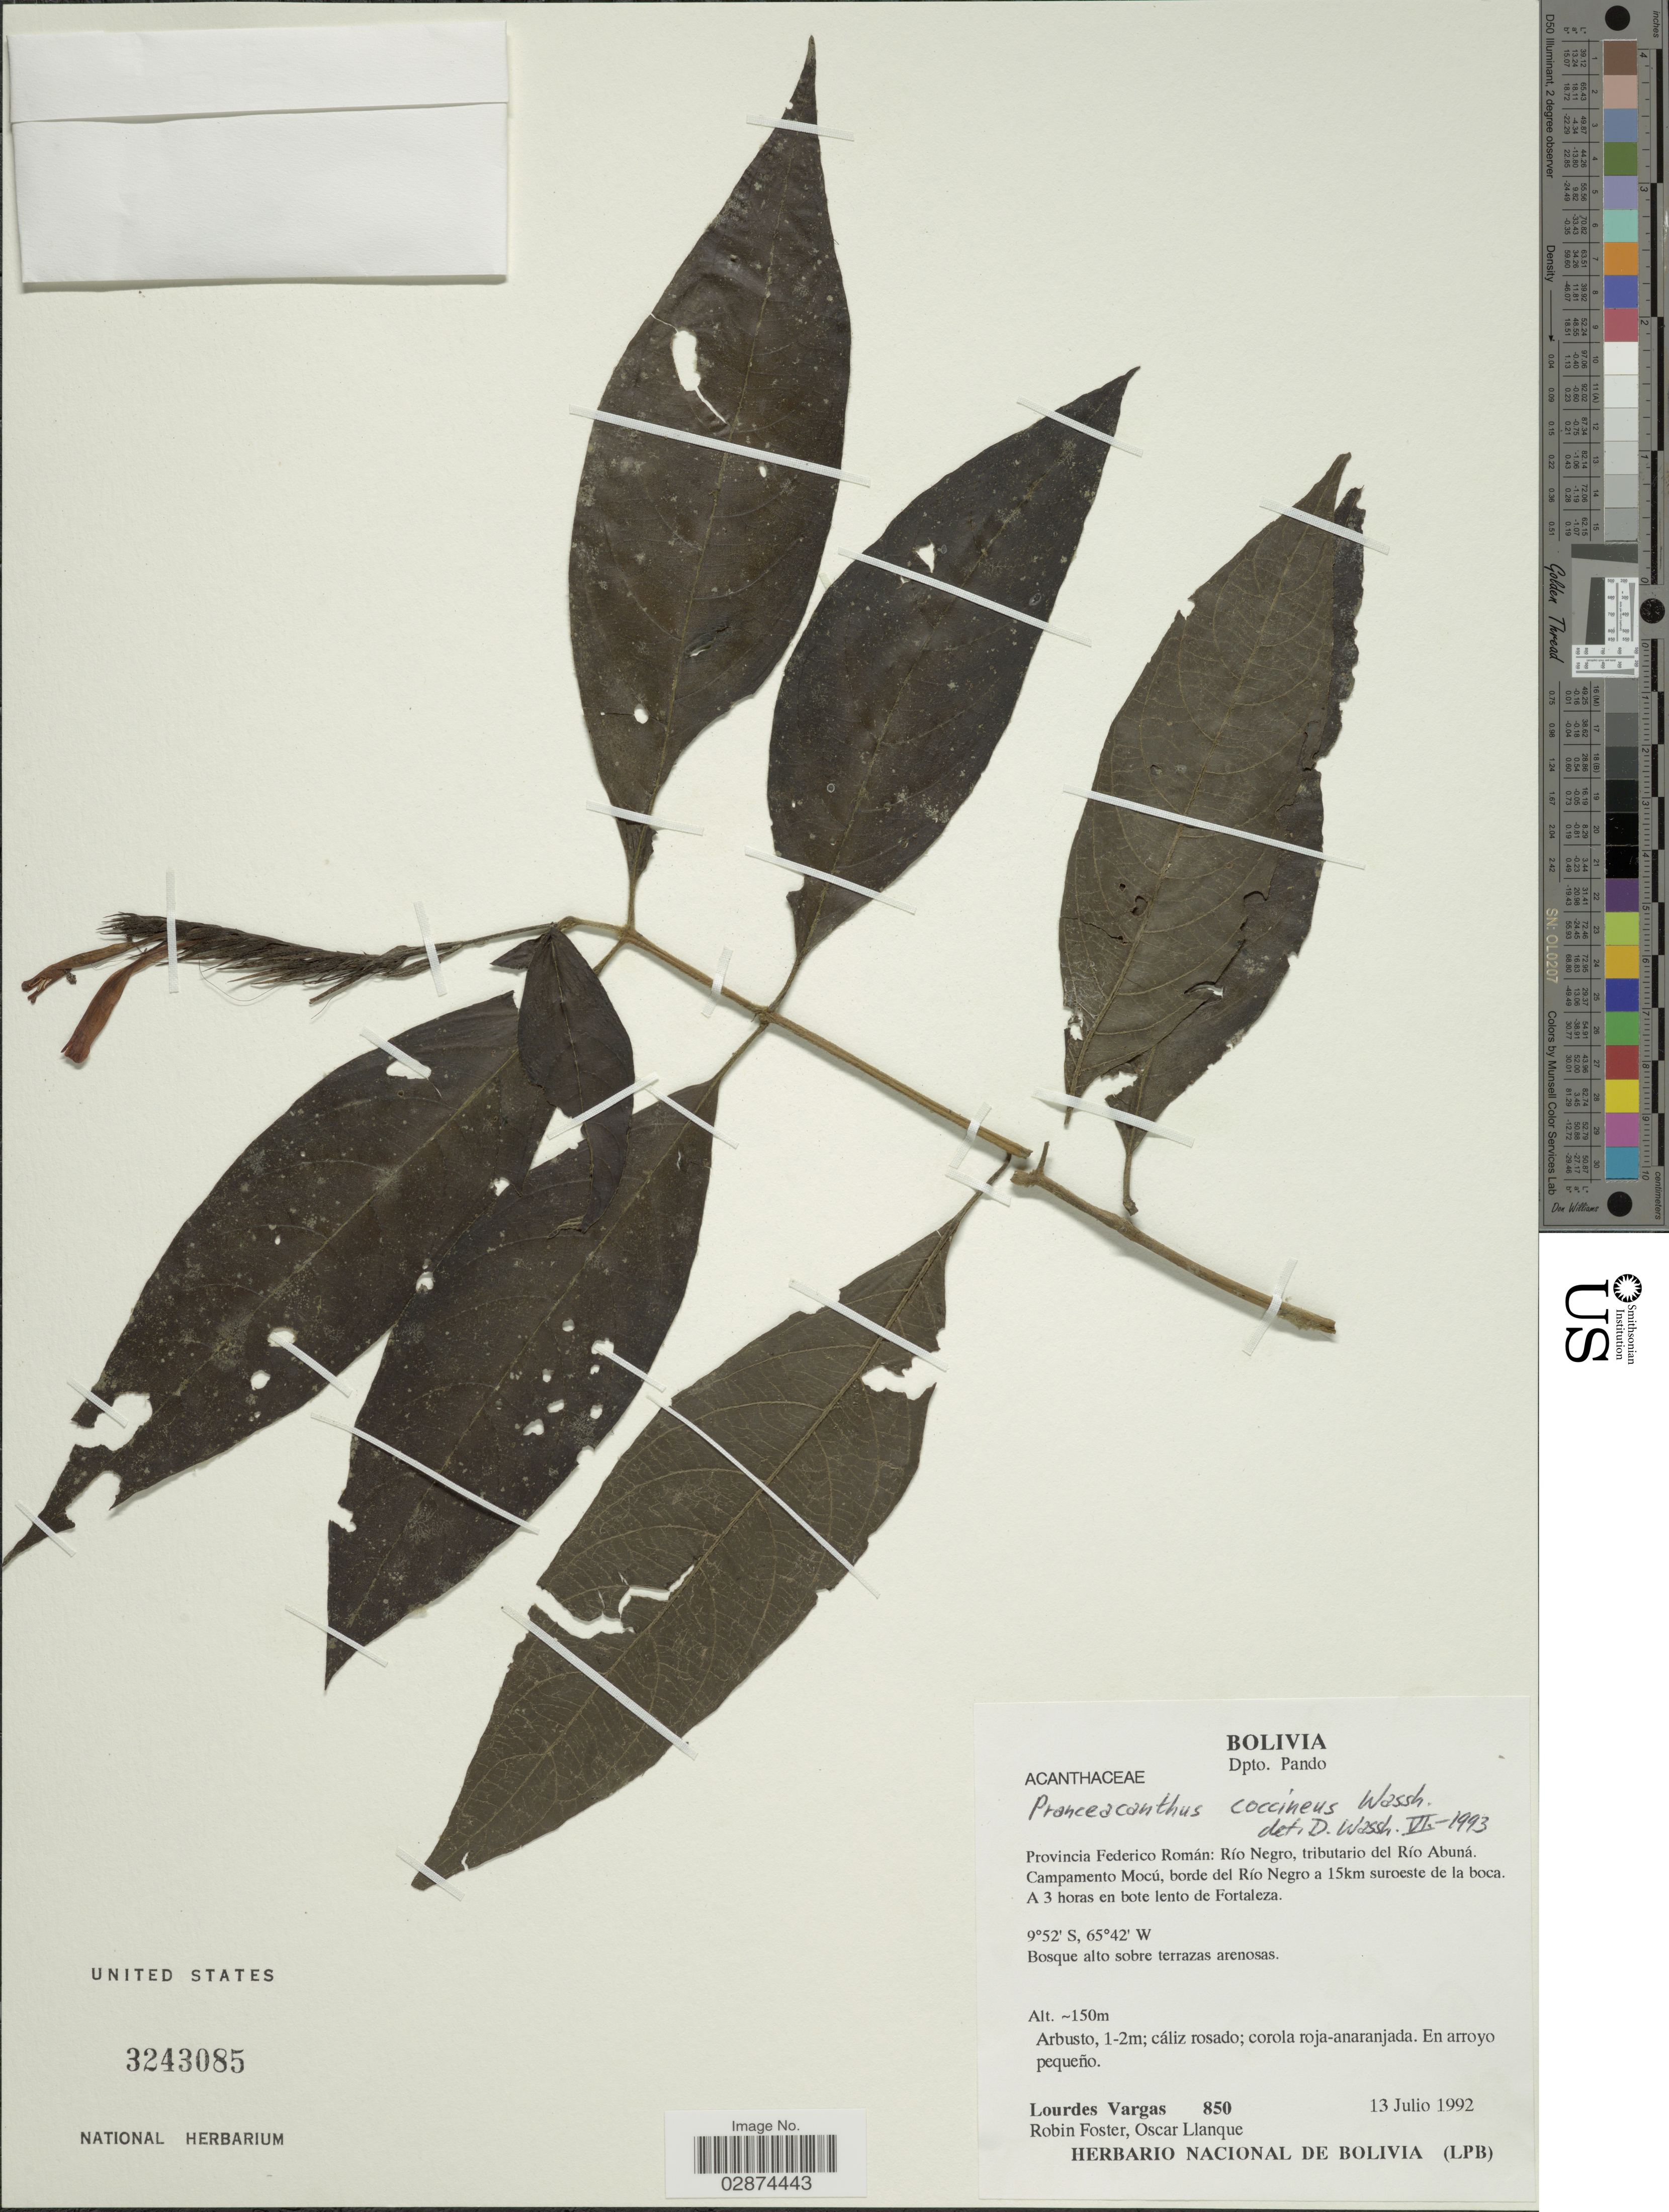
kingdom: Plantae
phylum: Tracheophyta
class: Magnoliopsida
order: Lamiales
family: Acanthaceae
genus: Pranceacanthus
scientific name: Pranceacanthus coccineus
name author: Wassh.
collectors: L. Vargas, R. B. Foster & O. Llanque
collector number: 850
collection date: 1992-07-13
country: Bolivia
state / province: Pando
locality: Dpto. Pando. Provincia Federico Román: Río Negro, tributario del Río Abuná. Campamento Mocú, borde del Río Negro a 15 km suroeste de la boca. A 3 horas en bote lento de Fortaleza.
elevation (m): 150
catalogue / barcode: US 3243085